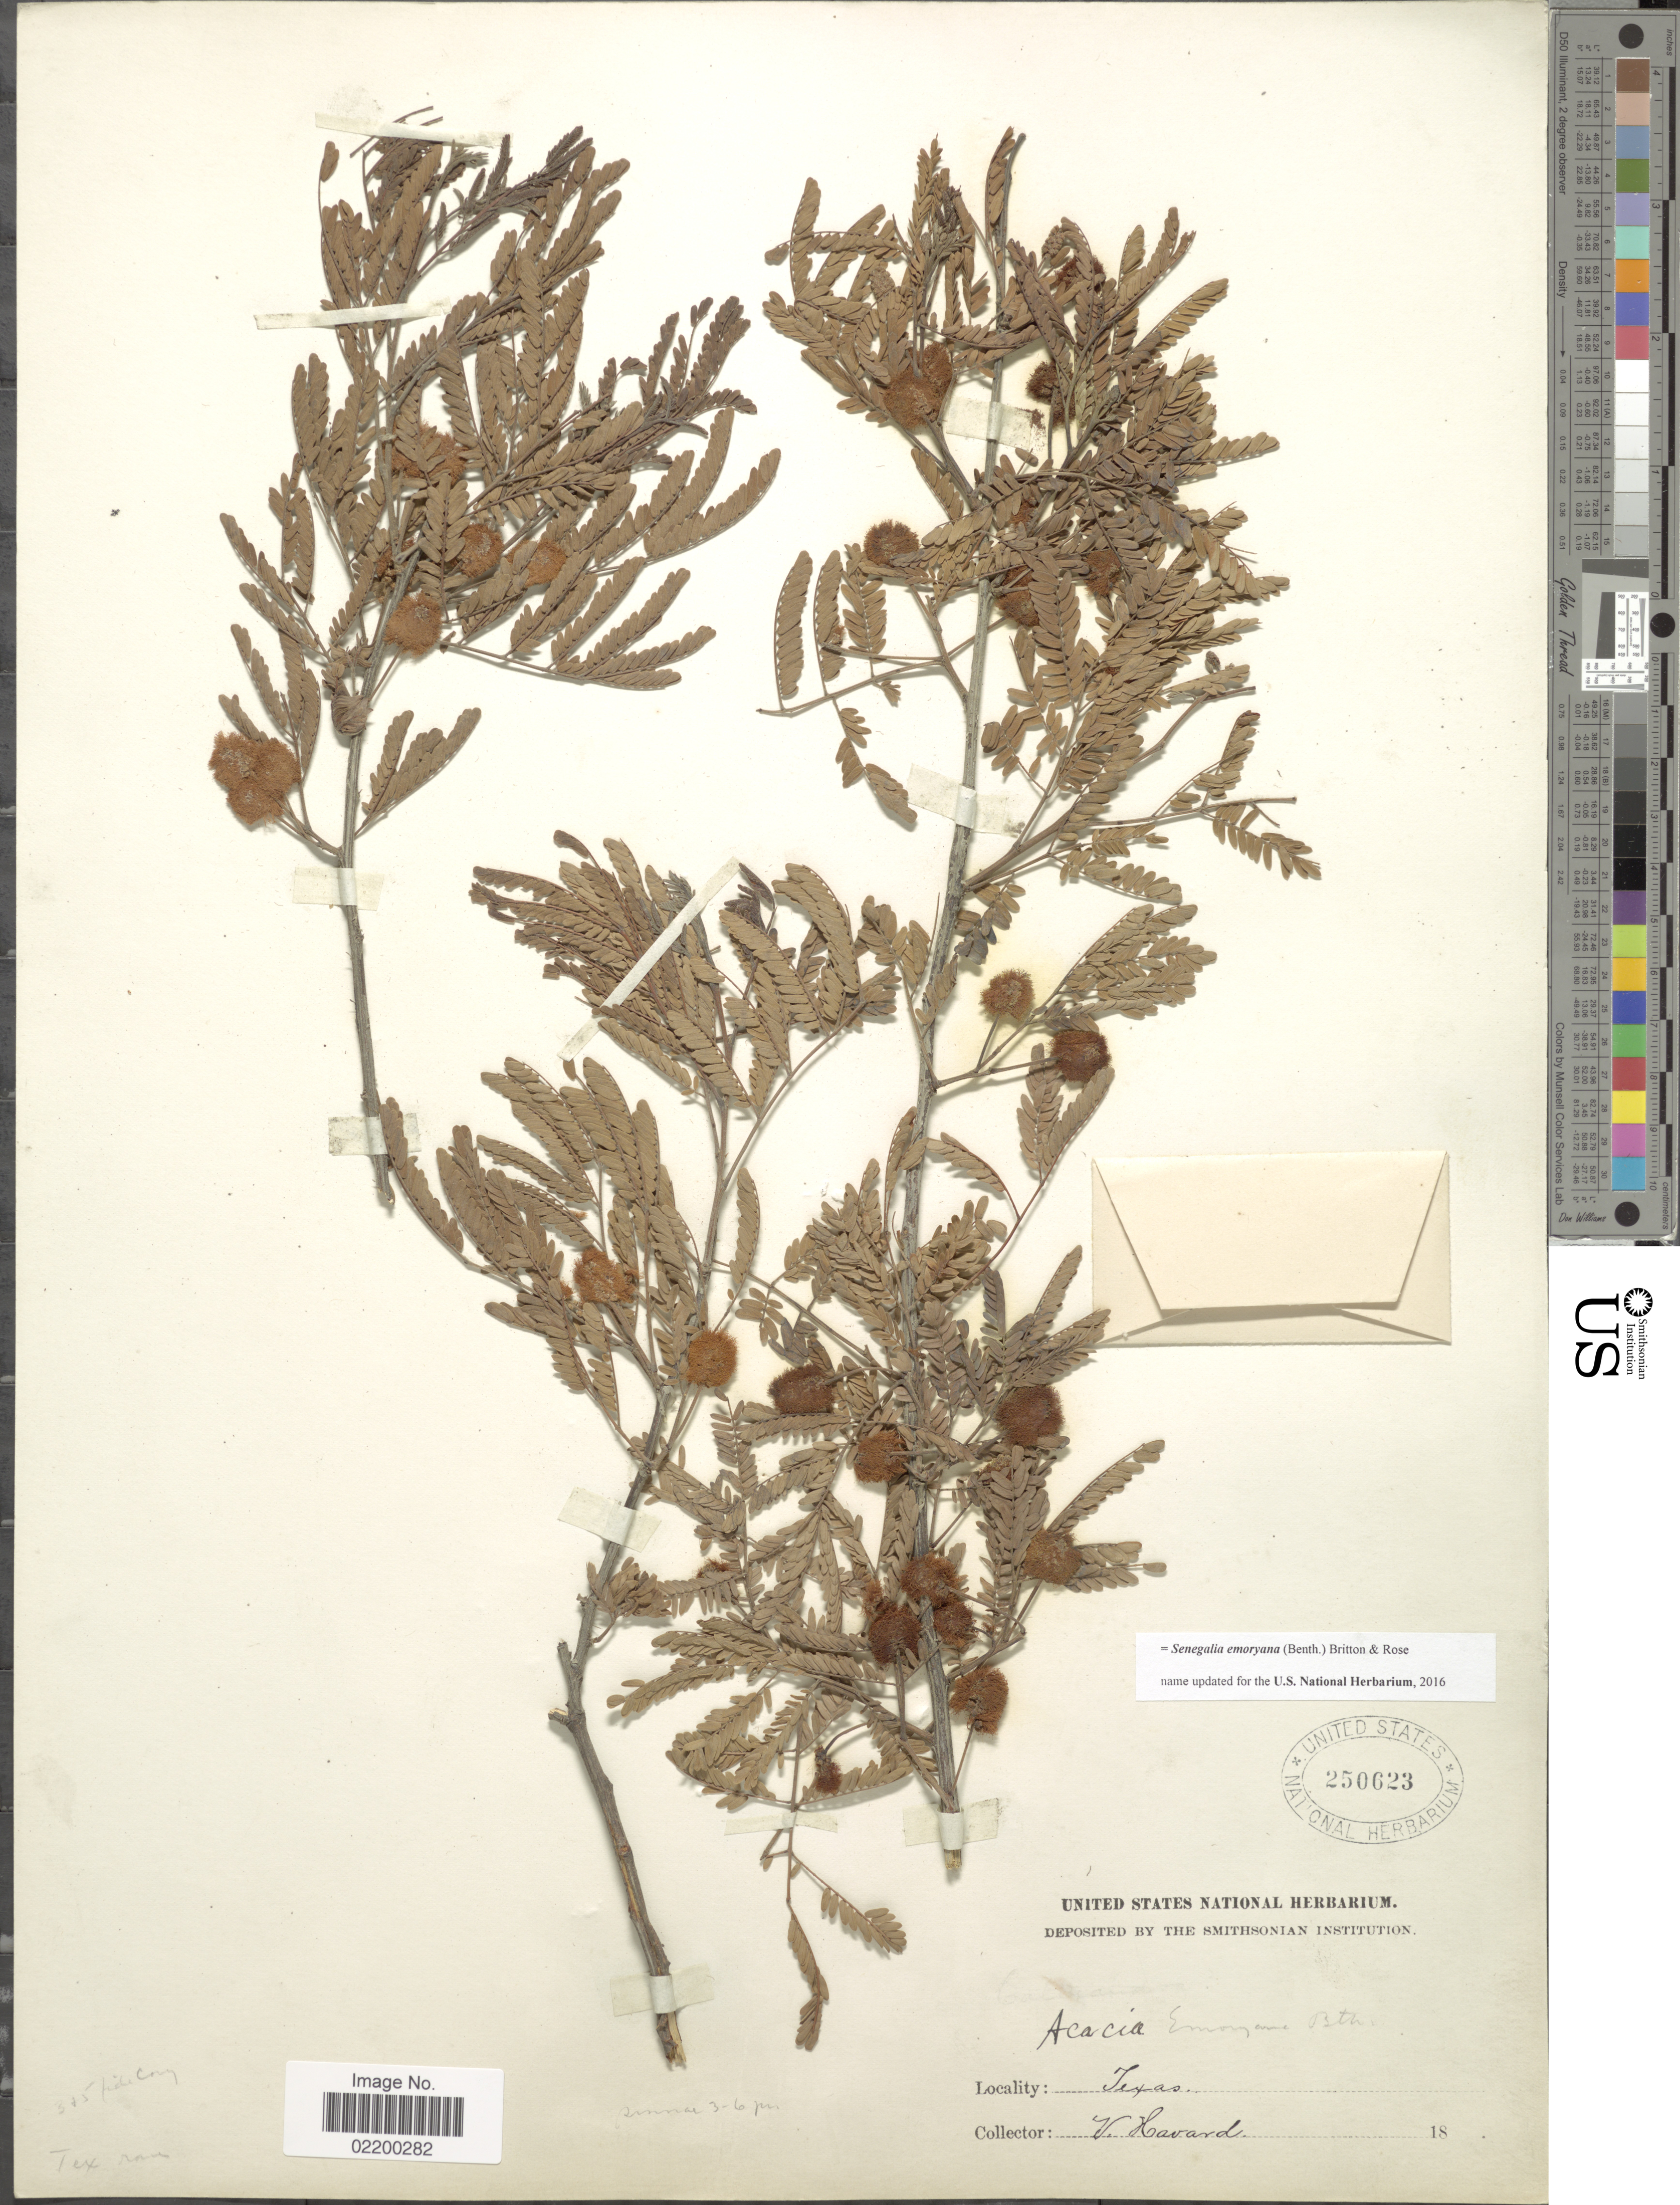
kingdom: Plantae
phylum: Tracheophyta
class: Magnoliopsida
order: Fabales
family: Fabaceae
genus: Senegalia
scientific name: Senegalia emoryana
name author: (Benth.) Britton & Rose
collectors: V. Havard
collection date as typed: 18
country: United States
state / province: Texas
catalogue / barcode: US 250623